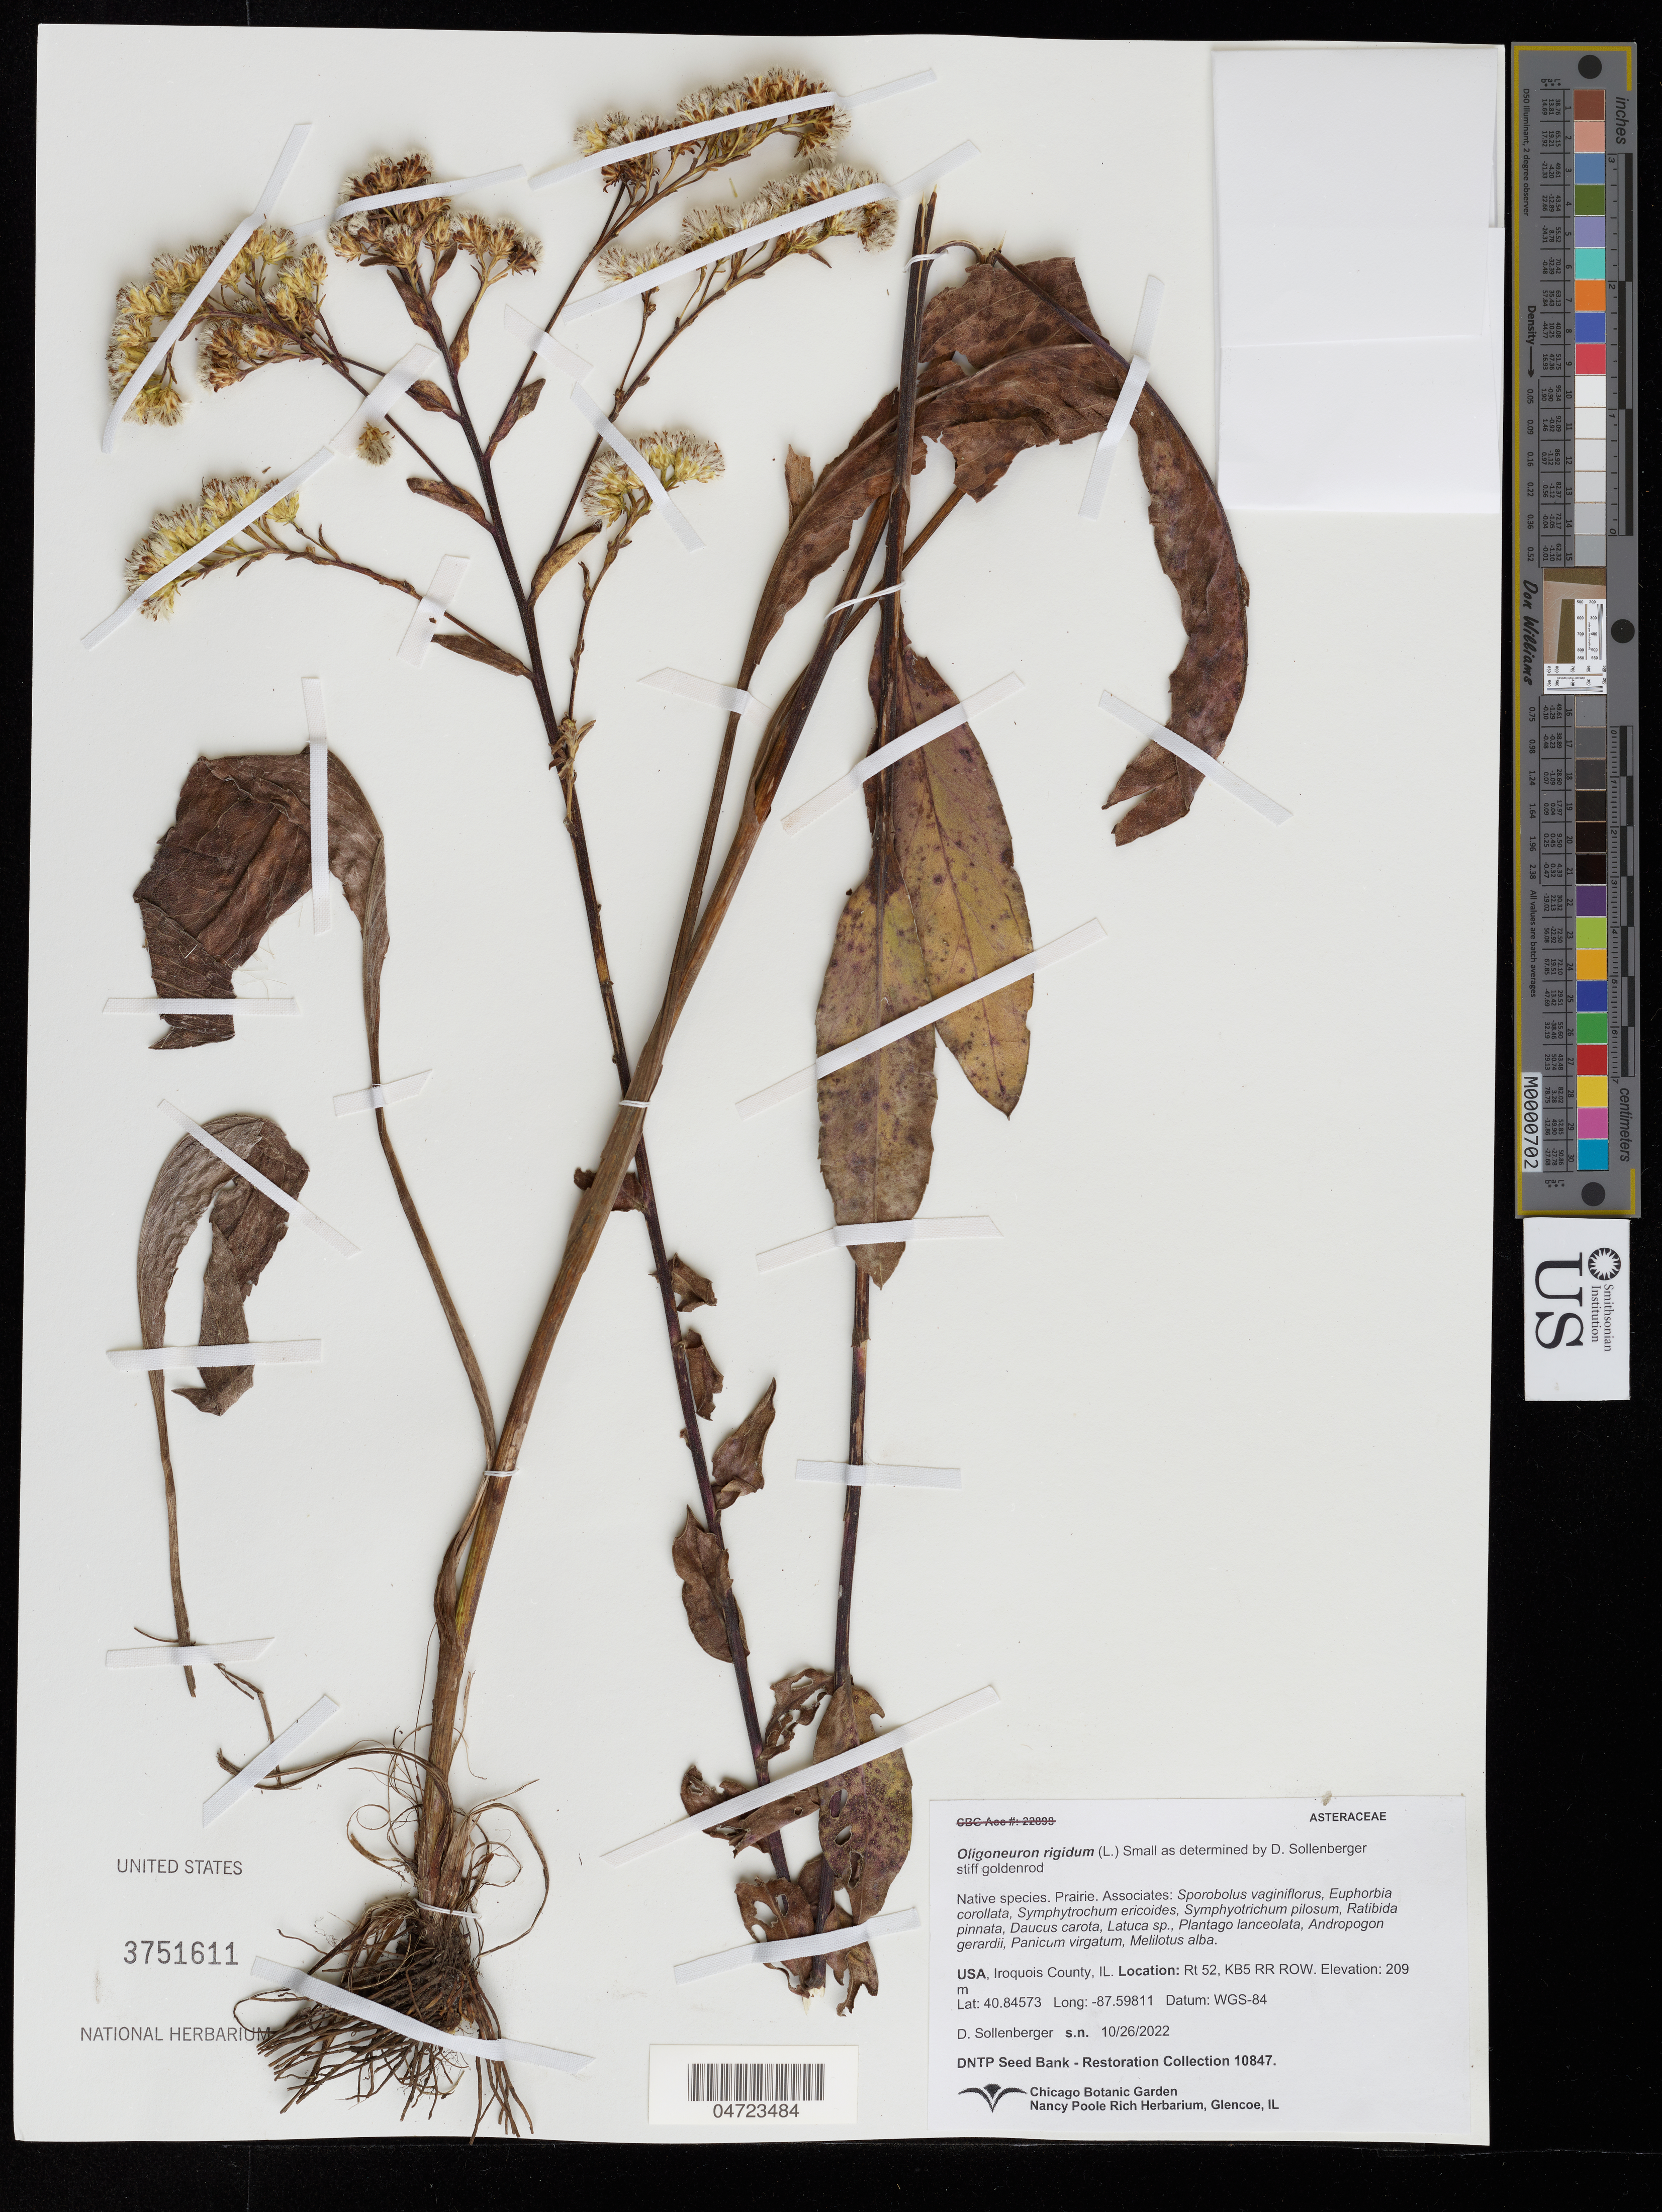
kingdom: Plantae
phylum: Tracheophyta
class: Magnoliopsida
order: Asterales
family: Asteraceae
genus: Oligoneuron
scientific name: Oligoneuron rigidum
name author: (L.) Small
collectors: D. Sollenberger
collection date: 2022-10-26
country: United States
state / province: Illinois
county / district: Iroquois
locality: Iroquois County. Rt 52, KB5 RR ROW.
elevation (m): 209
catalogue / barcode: US 3751611